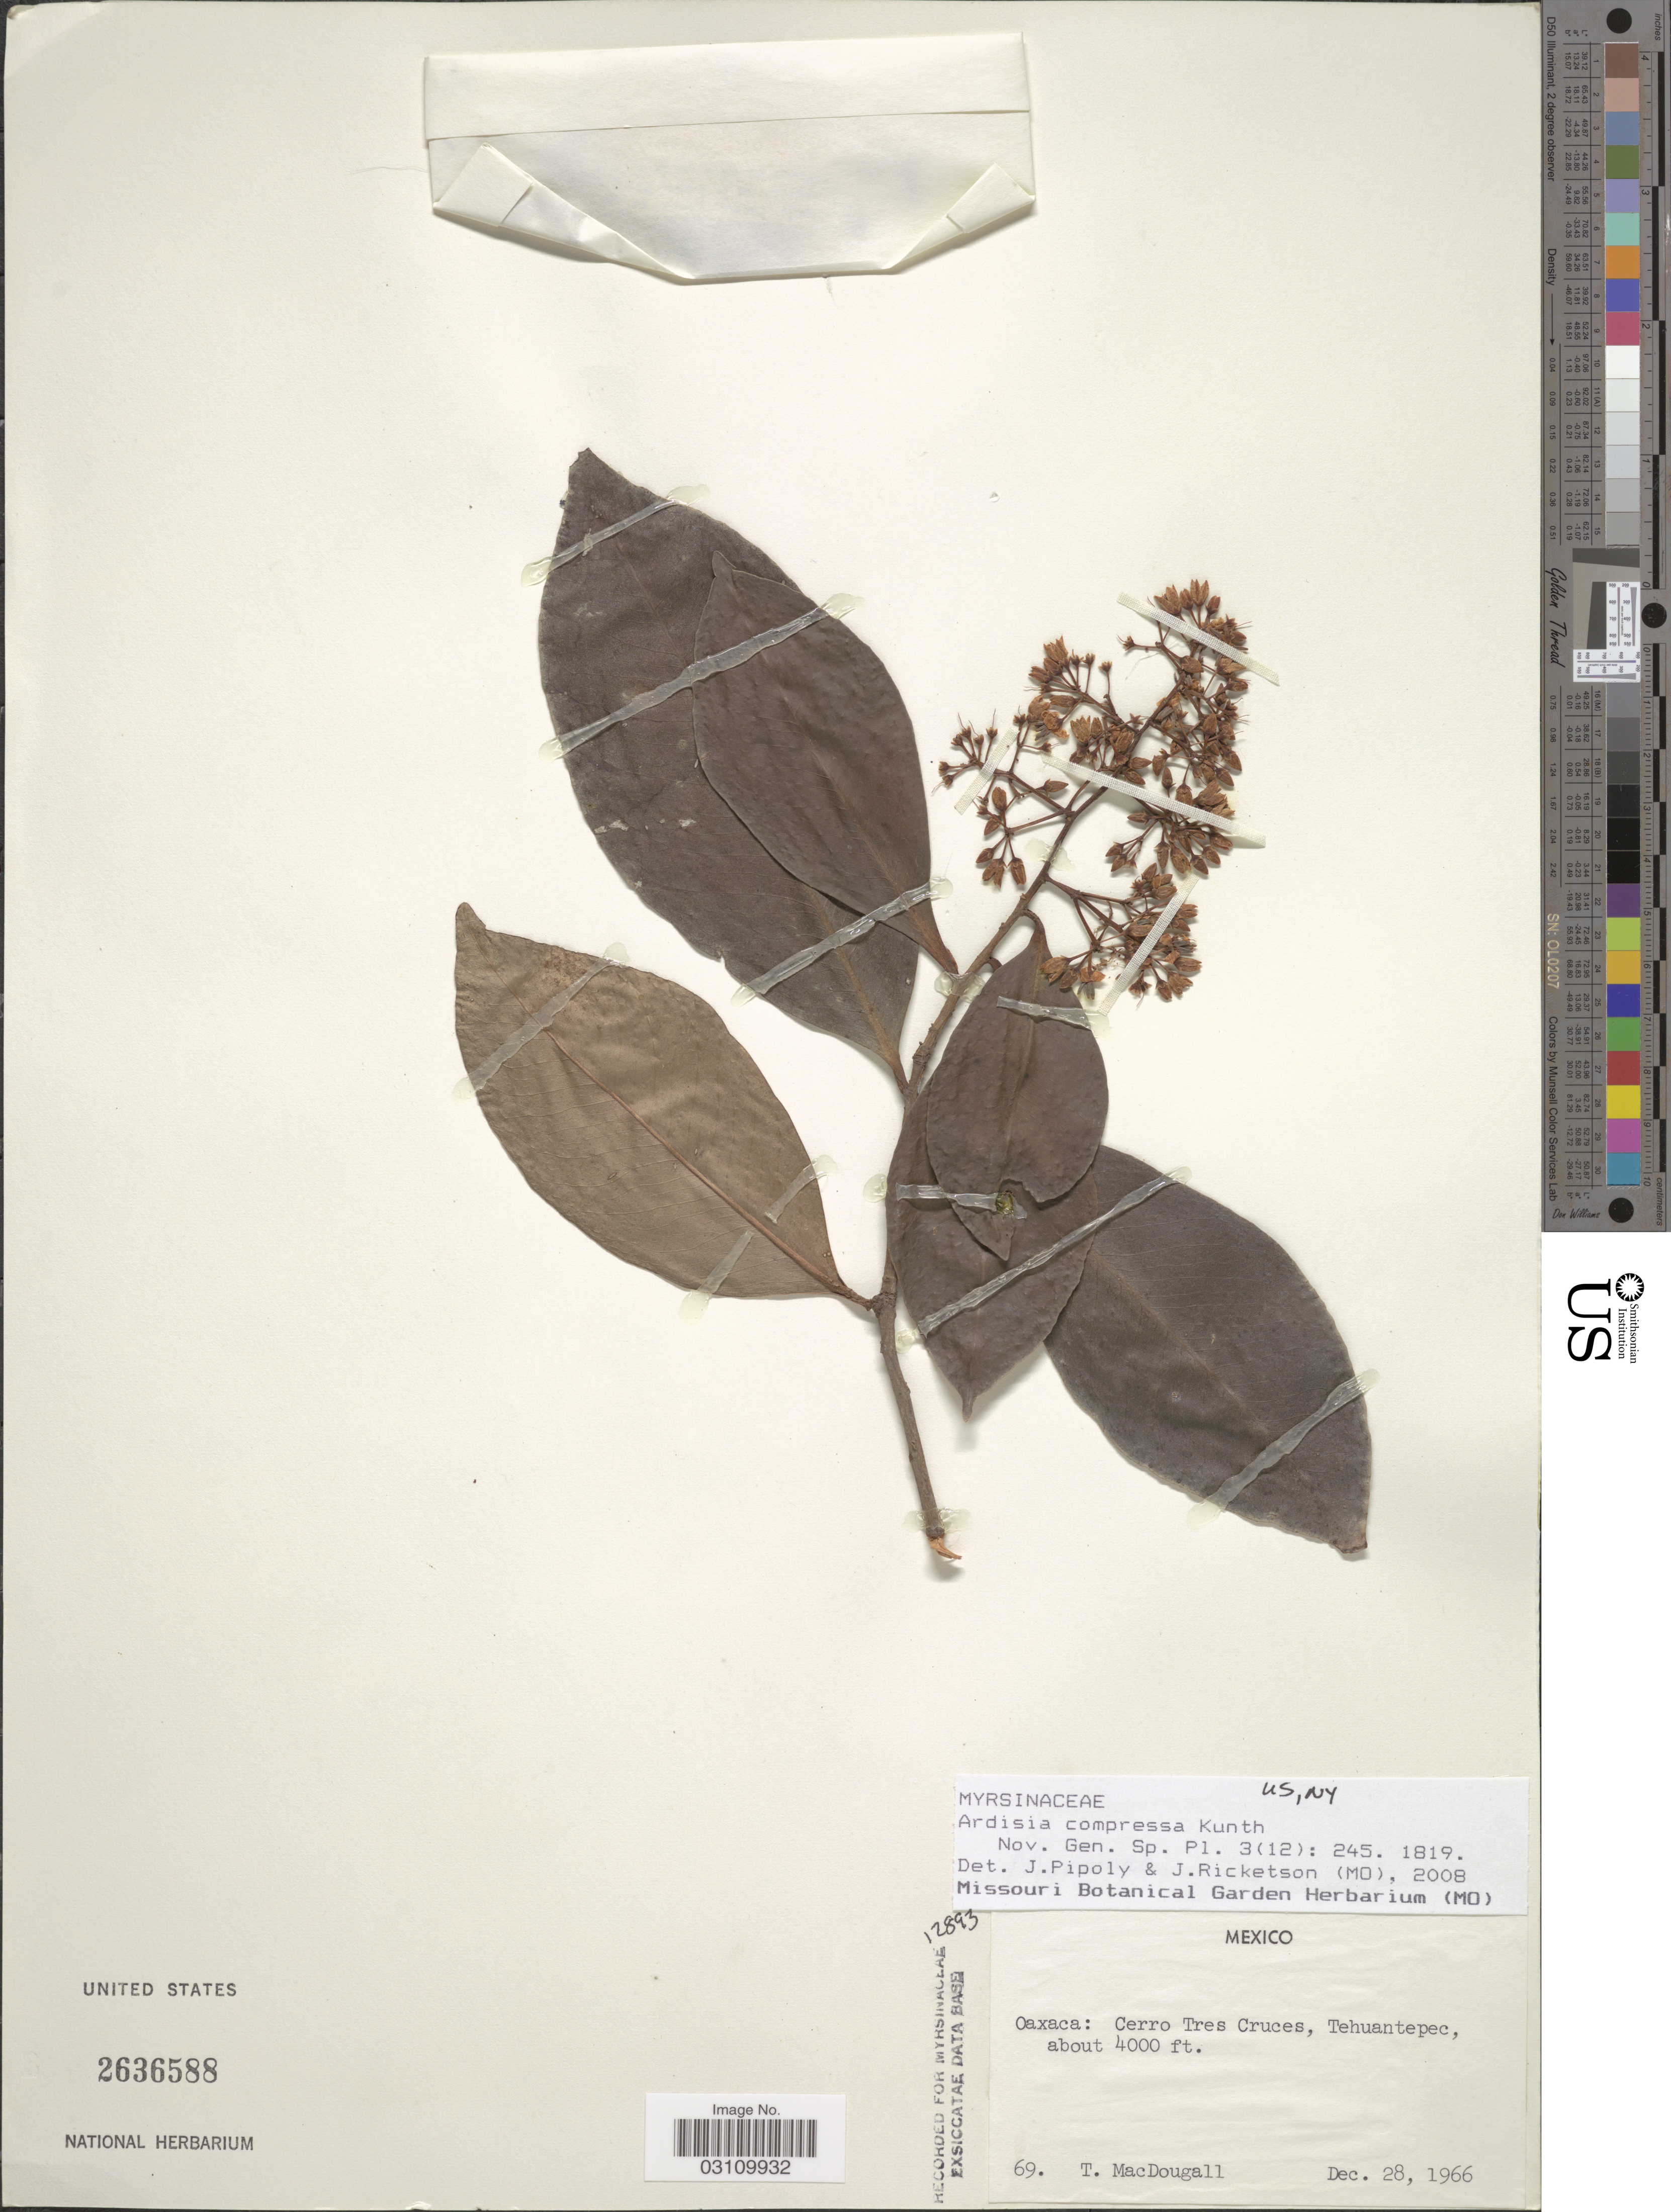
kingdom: Plantae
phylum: Tracheophyta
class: Magnoliopsida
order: Ericales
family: Primulaceae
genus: Ardisia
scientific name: Ardisia compressa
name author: Kunth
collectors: T. B. MacDougall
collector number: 69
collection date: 1966-12-28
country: Mexico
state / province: Oaxaca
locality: Cerro Tres Cruces, Tehuantepec.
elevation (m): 1219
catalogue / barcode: US 2636588